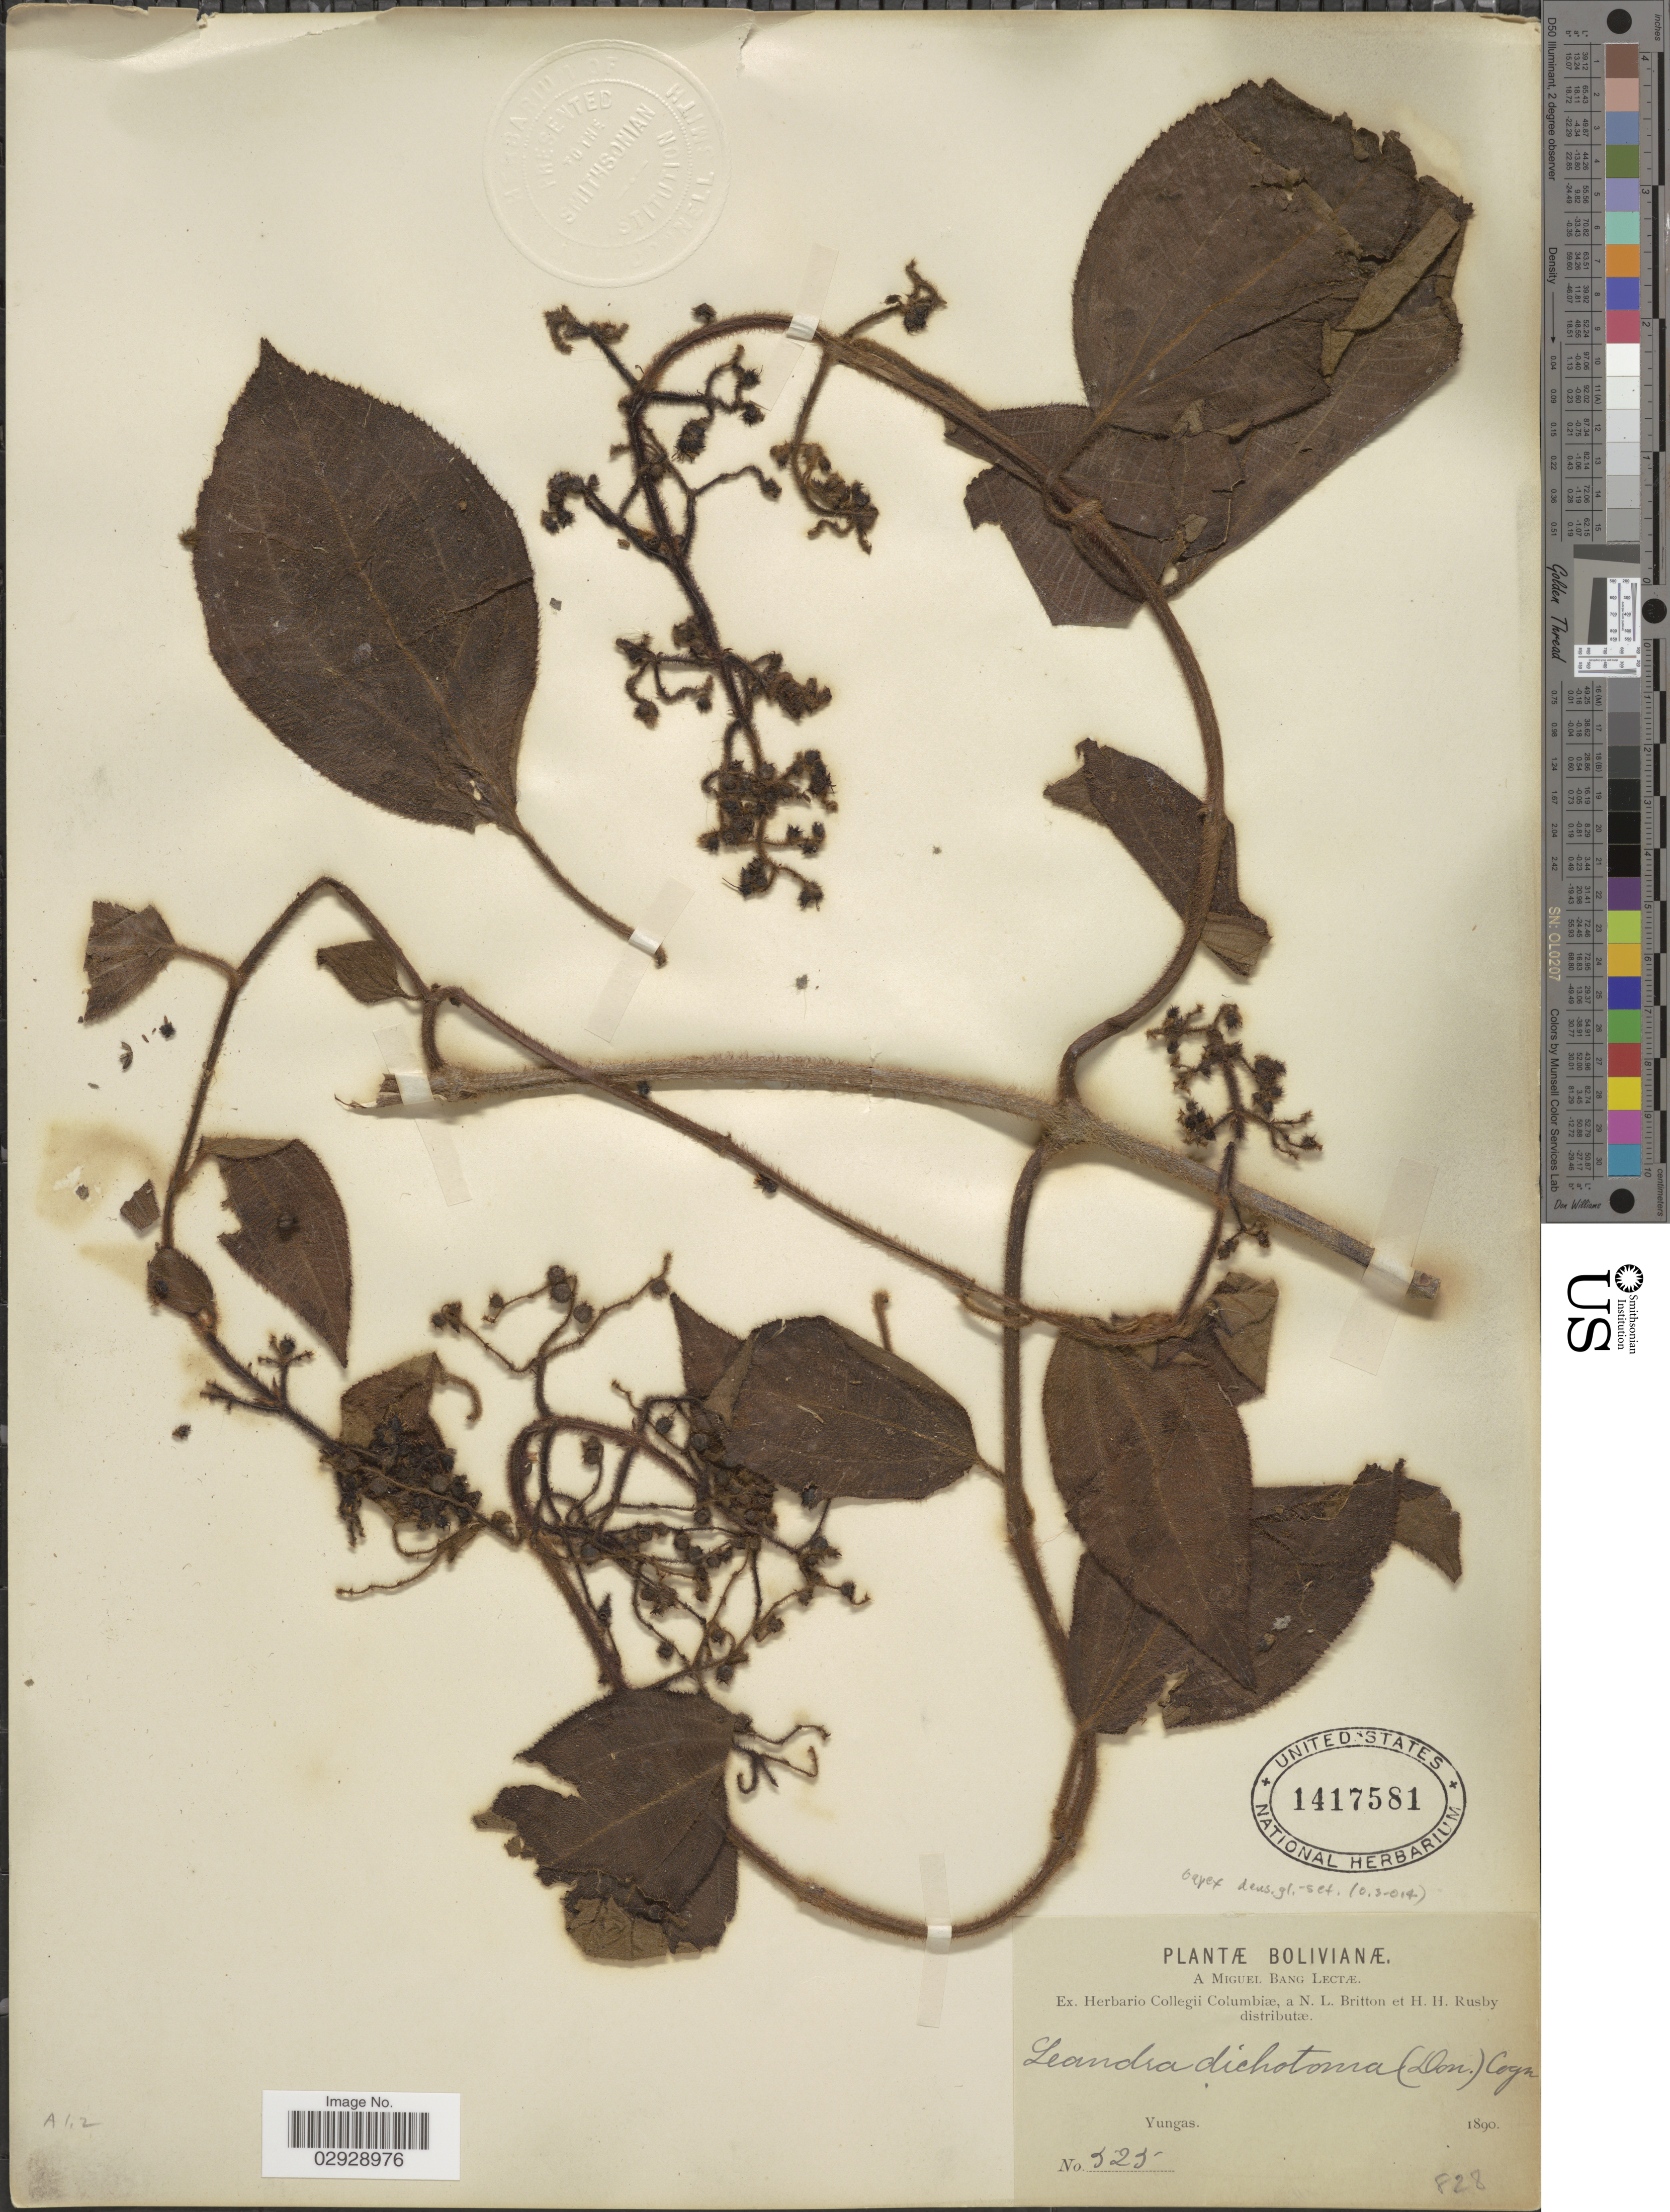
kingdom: Plantae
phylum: Tracheophyta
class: Magnoliopsida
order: Myrtales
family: Melastomataceae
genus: Leandra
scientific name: Leandra dichotoma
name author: (D. Don) Cogn.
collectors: M. Bang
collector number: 525*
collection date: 1890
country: Bolivia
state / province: La Paz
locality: Bolivianæ. Yungas.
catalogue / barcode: US 1417581